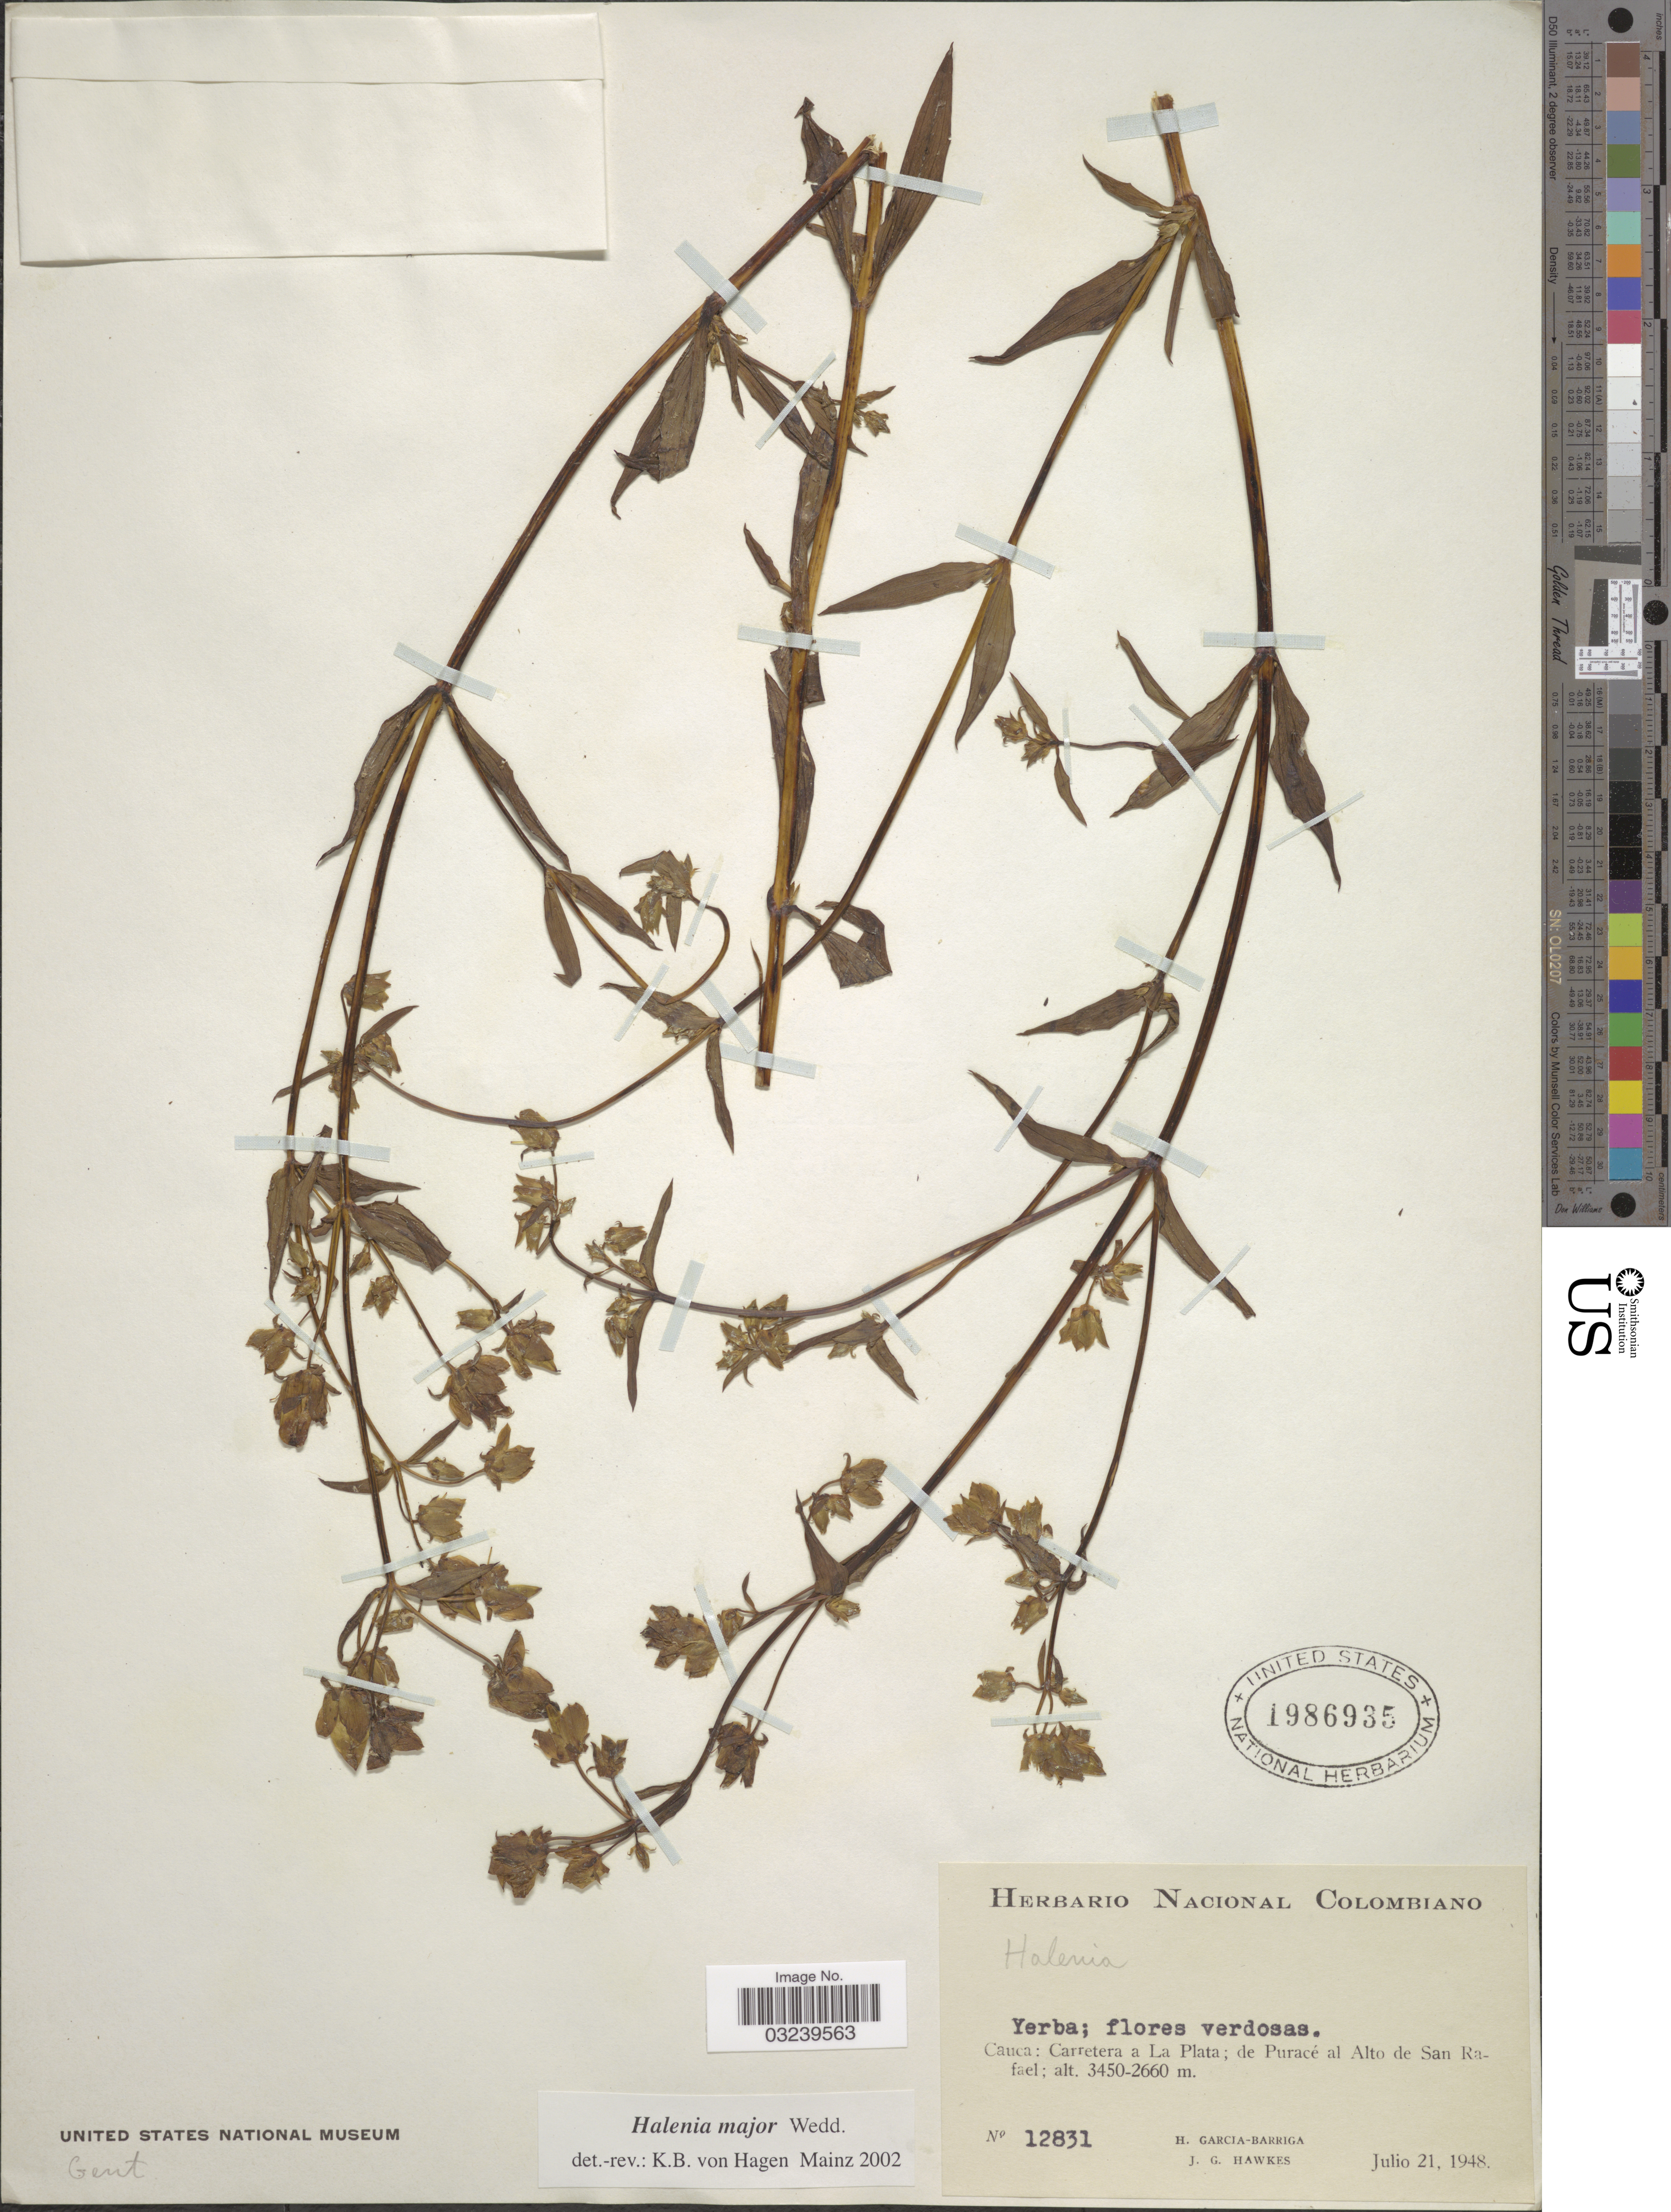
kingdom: Plantae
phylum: Tracheophyta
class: Magnoliopsida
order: Gentianales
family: Gentianaceae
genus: Halenia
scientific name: Halenia major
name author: Wedd.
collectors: H. García Barriga & J. Hawkes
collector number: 12831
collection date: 1948-07-21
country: Colombia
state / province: Cauca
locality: Cauca: Carretera a La Plata; de Puracé al Alto de San Rafael.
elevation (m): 2600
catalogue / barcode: US 1986935